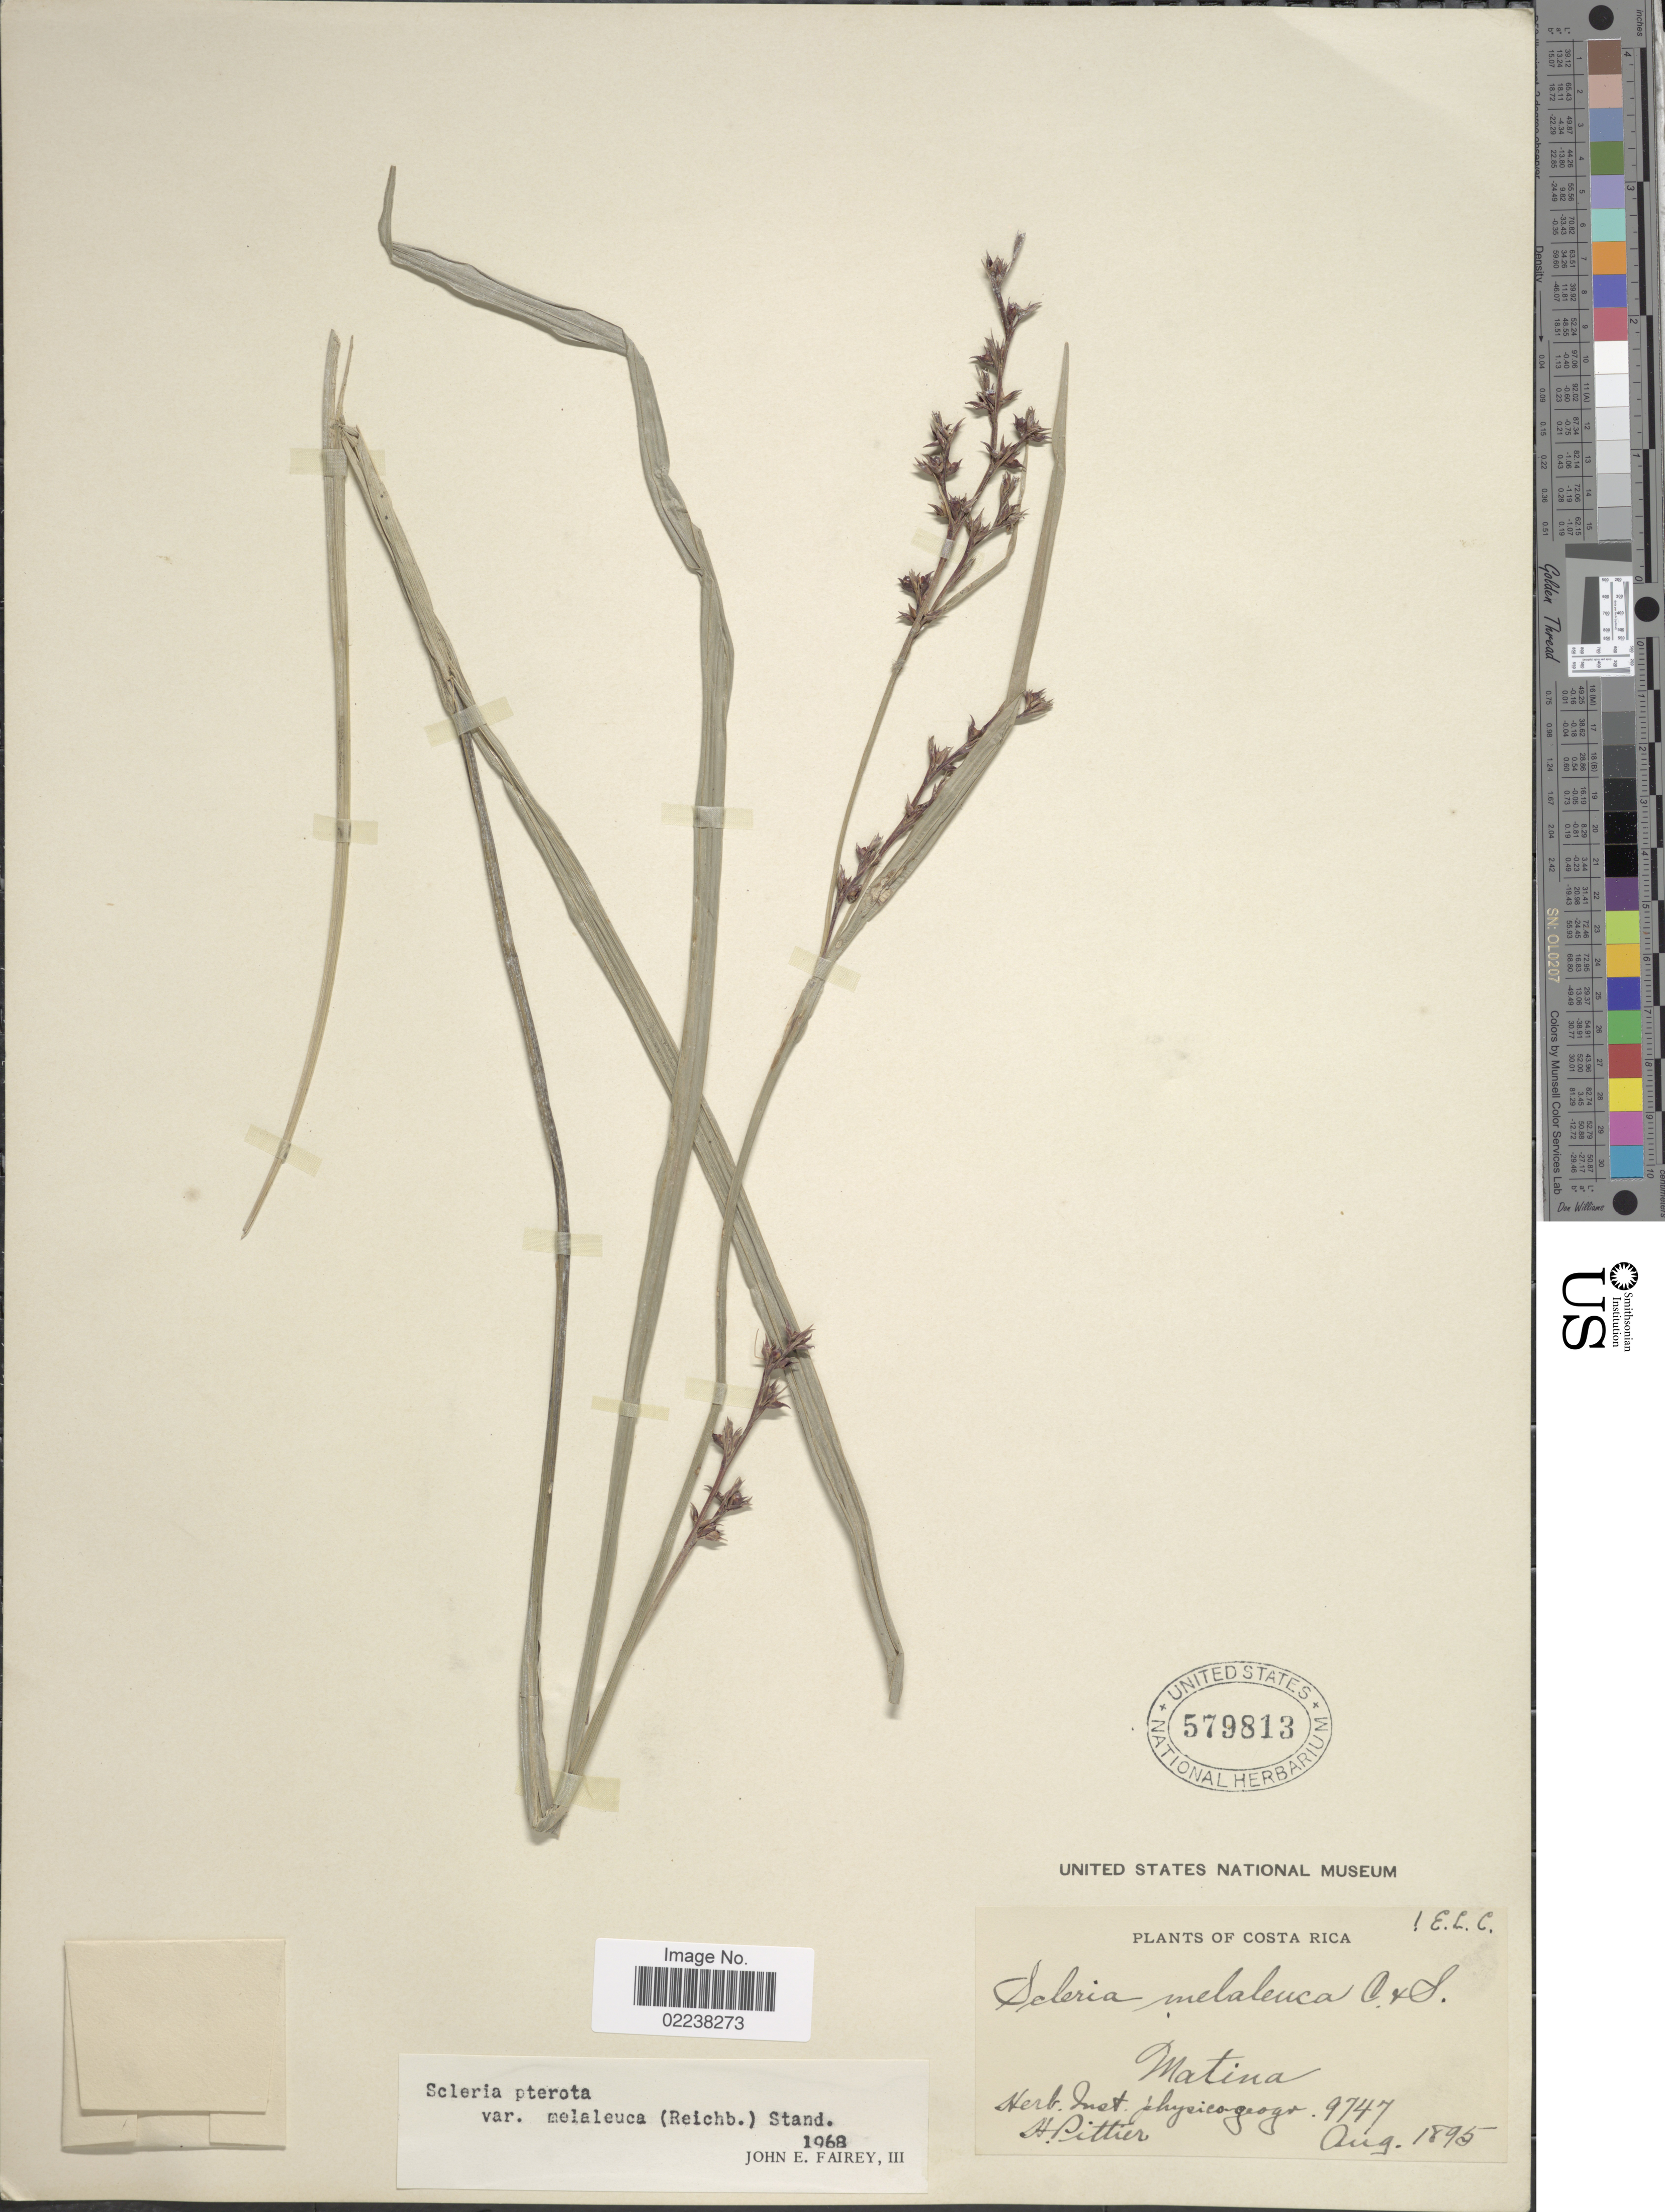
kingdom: Plantae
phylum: Tracheophyta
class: Liliopsida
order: Poales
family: Cyperaceae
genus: Scleria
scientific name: Scleria gaertneri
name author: Raddi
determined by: Strong, Mark T., (BOT), Smithsonian Institution - National Museum of Natural History (UNITED STATES)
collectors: H. F. Pittier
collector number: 9747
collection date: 1895-08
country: Costa Rica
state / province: Limón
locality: Matina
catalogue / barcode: US 579813